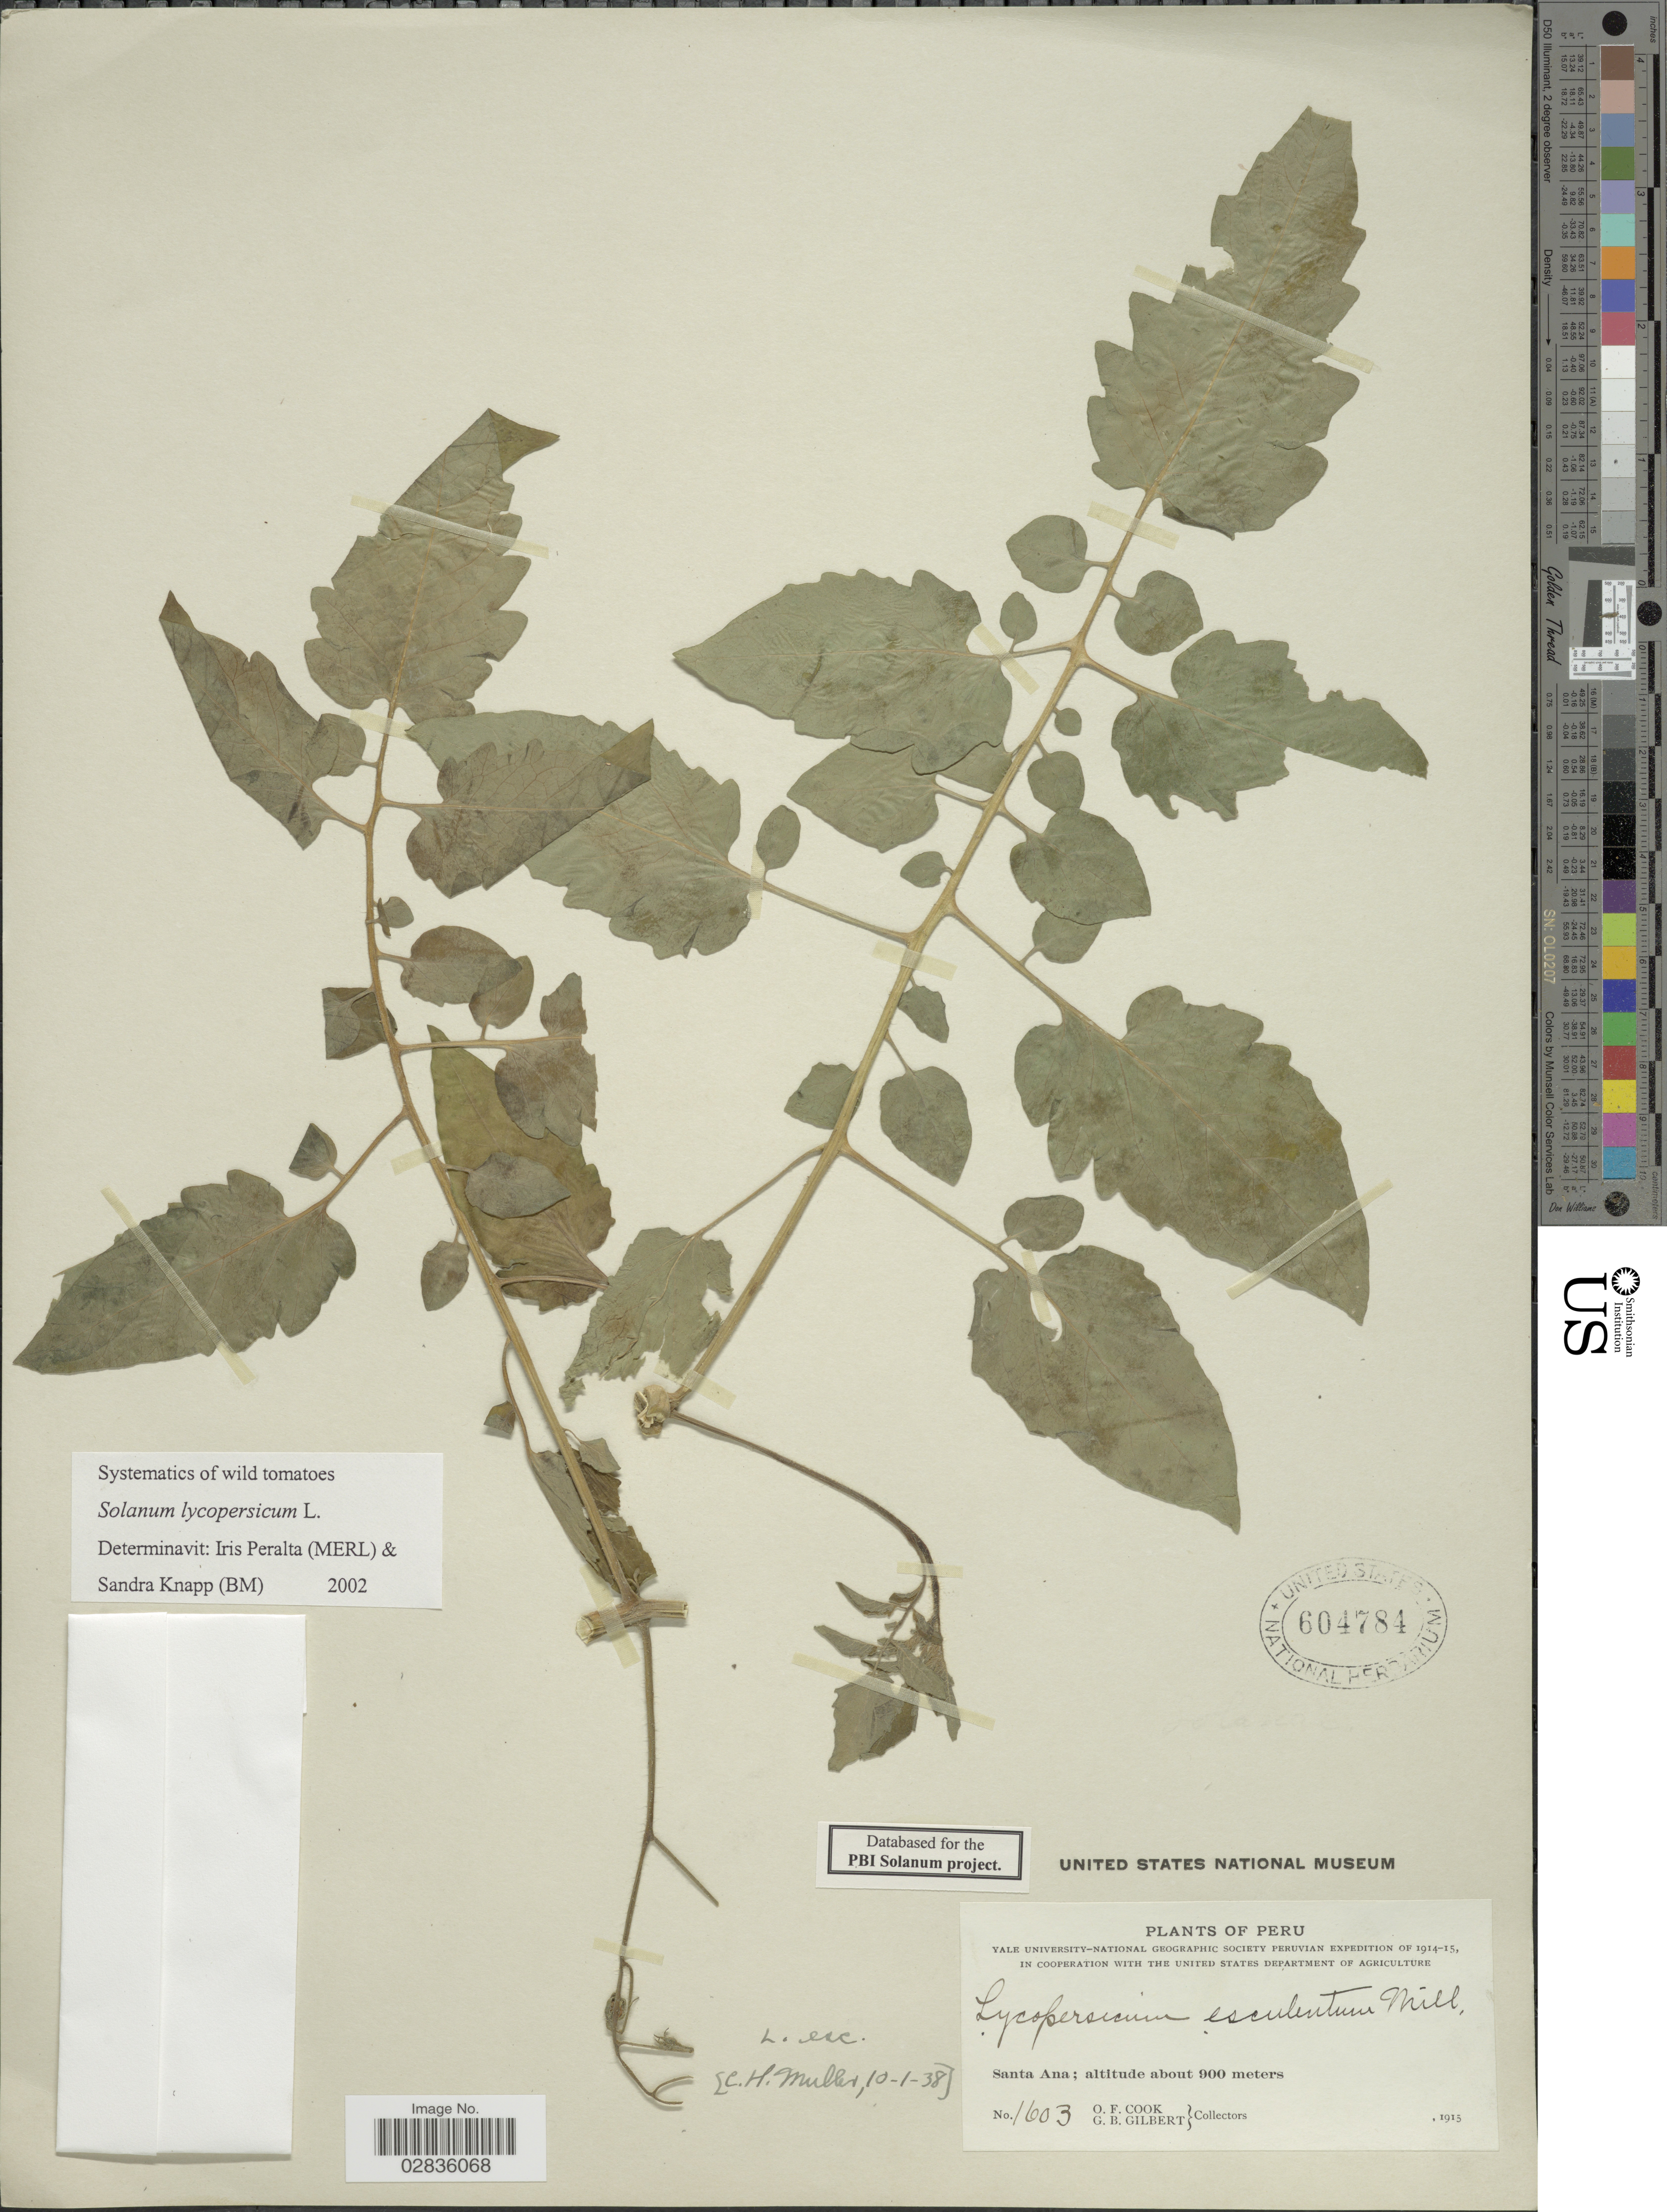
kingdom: Plantae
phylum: Tracheophyta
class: Magnoliopsida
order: Solanales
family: Solanaceae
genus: Solanum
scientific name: Solanum lycopersicum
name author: L.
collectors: O. F. Cook & G. B. Gilbert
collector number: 1603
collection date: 1915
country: Peru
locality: Santa Ana.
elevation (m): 900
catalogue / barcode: US 604784